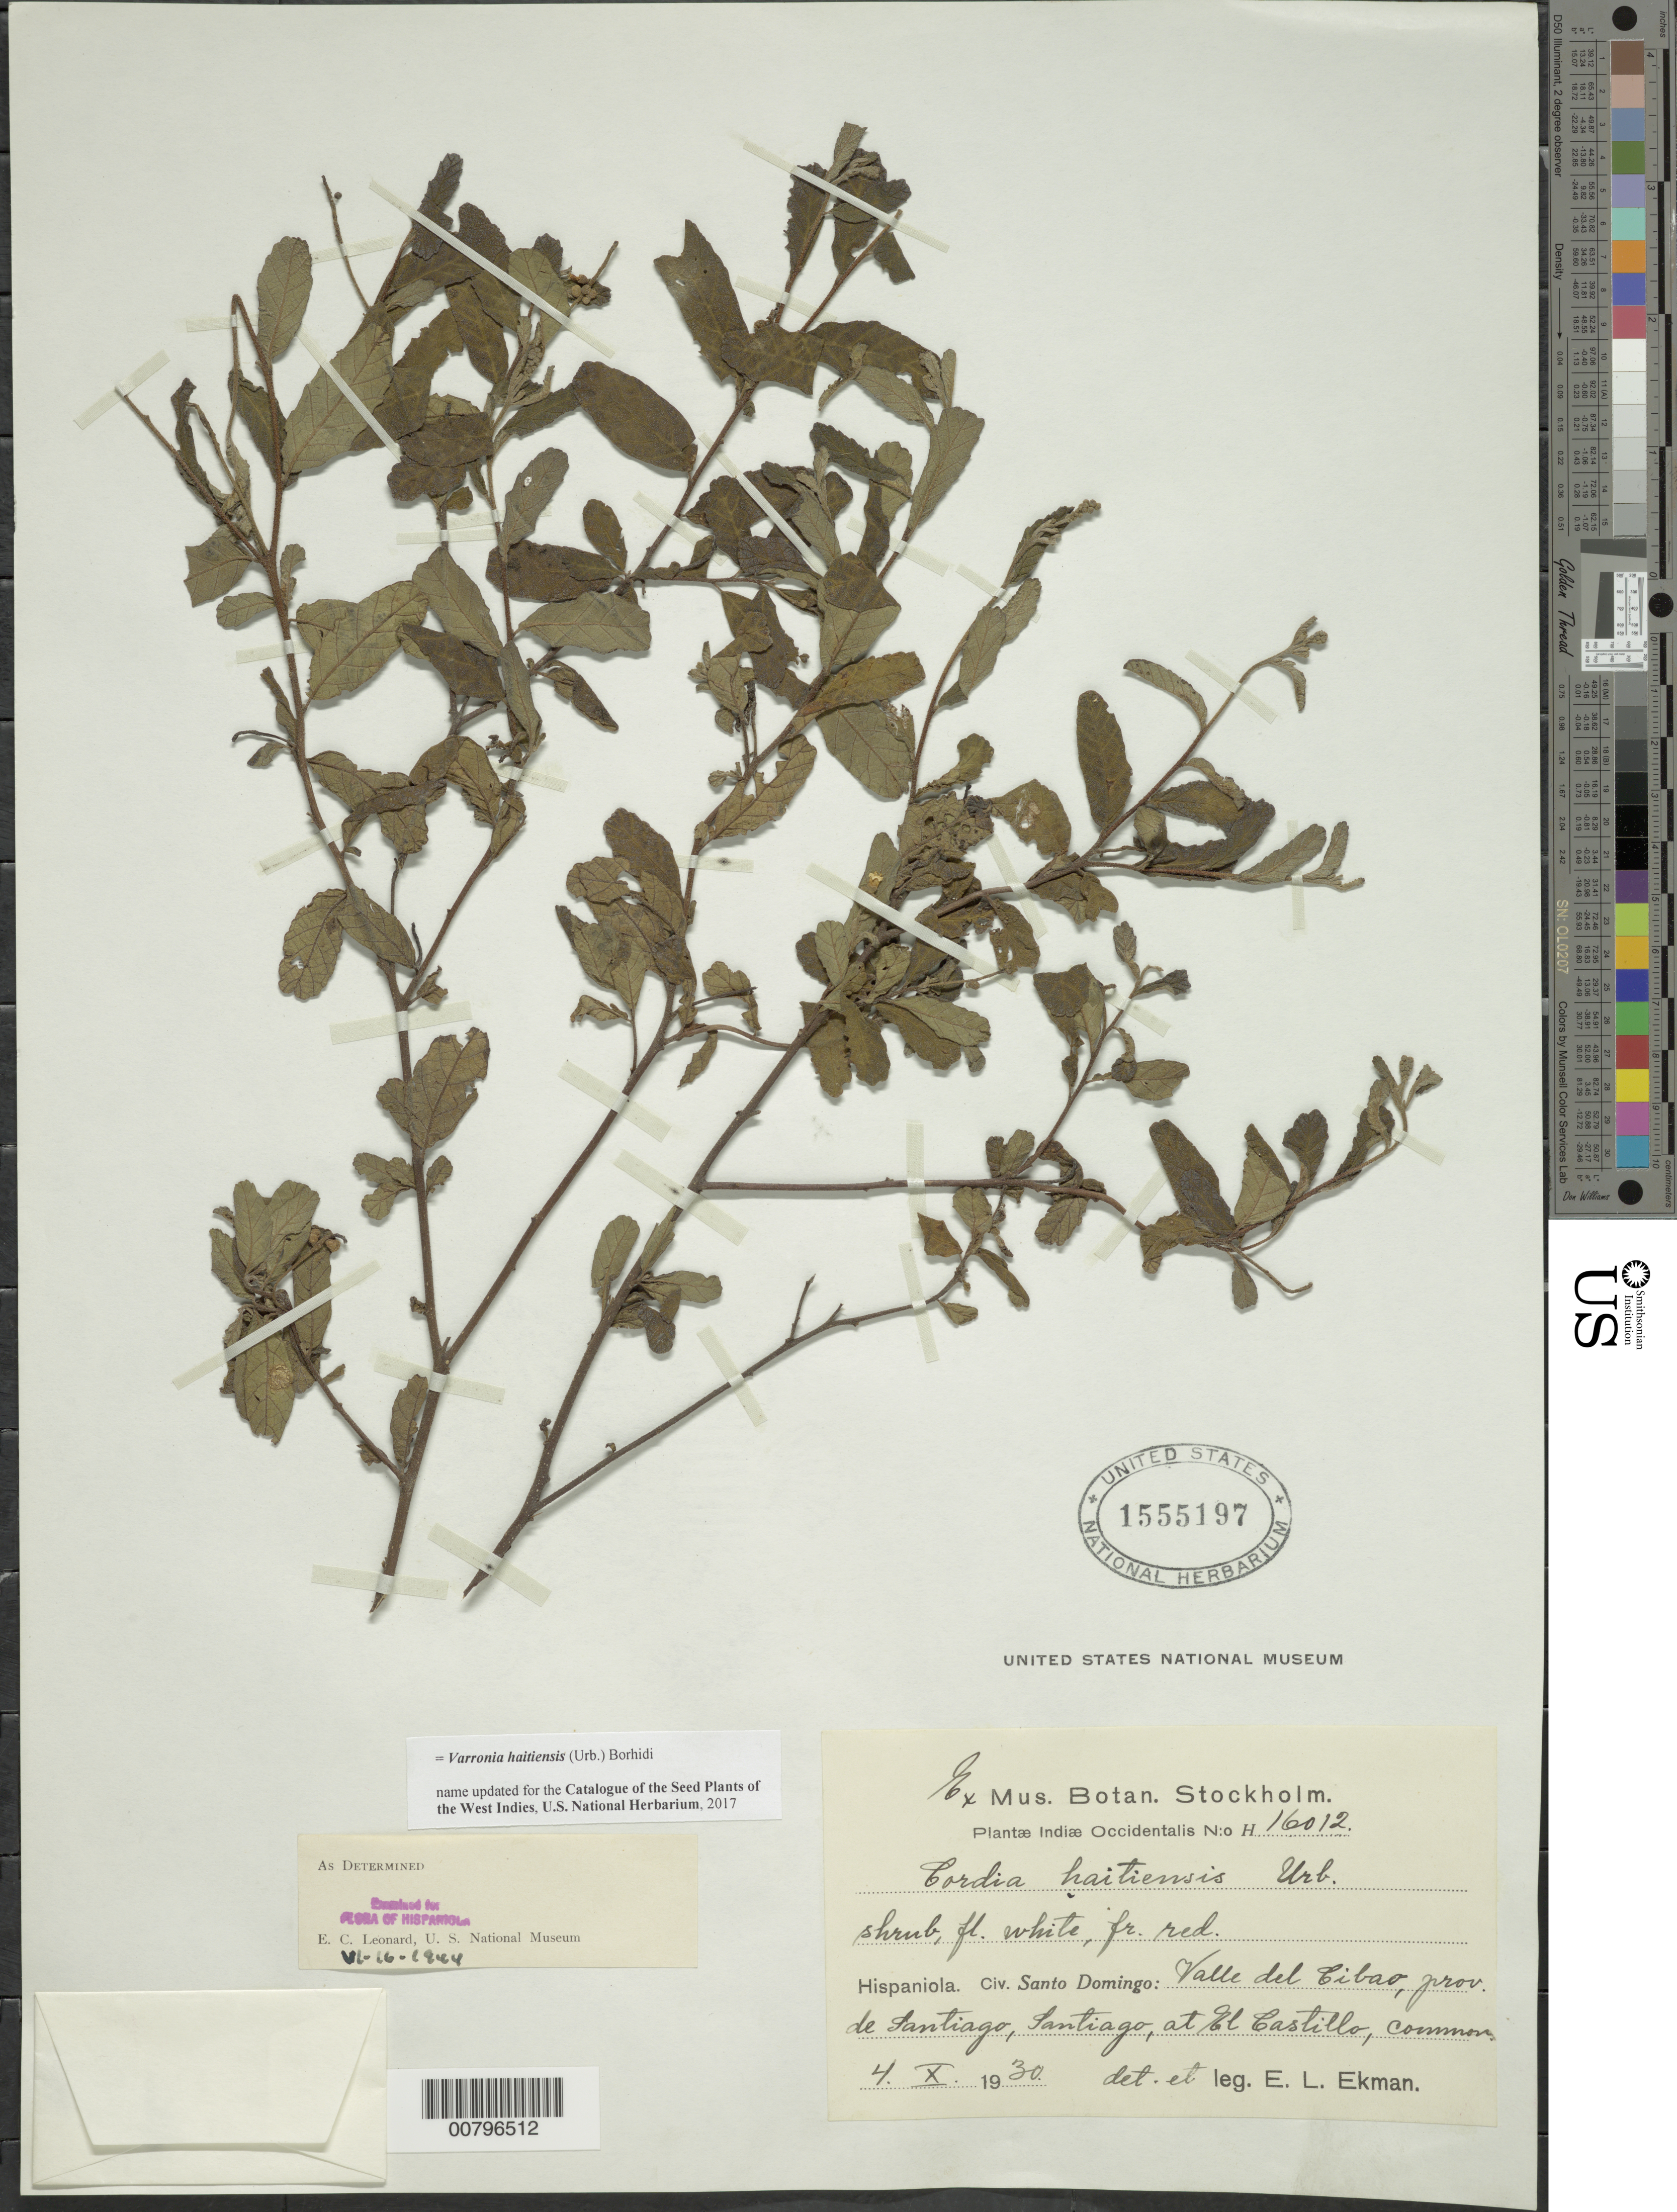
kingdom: Plantae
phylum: Tracheophyta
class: Magnoliopsida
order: Boraginales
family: Cordiaceae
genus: Varronia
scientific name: Varronia haitiensis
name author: (Urb.) Borhidi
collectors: E. L. Ekman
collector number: H 16012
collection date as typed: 04 Oct 1930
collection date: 1930-10-04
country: Dominican Republic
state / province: Santiago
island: Hispaniola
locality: Valle del Cibao, Santiago, at el Castillo.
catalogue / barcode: US 1555197